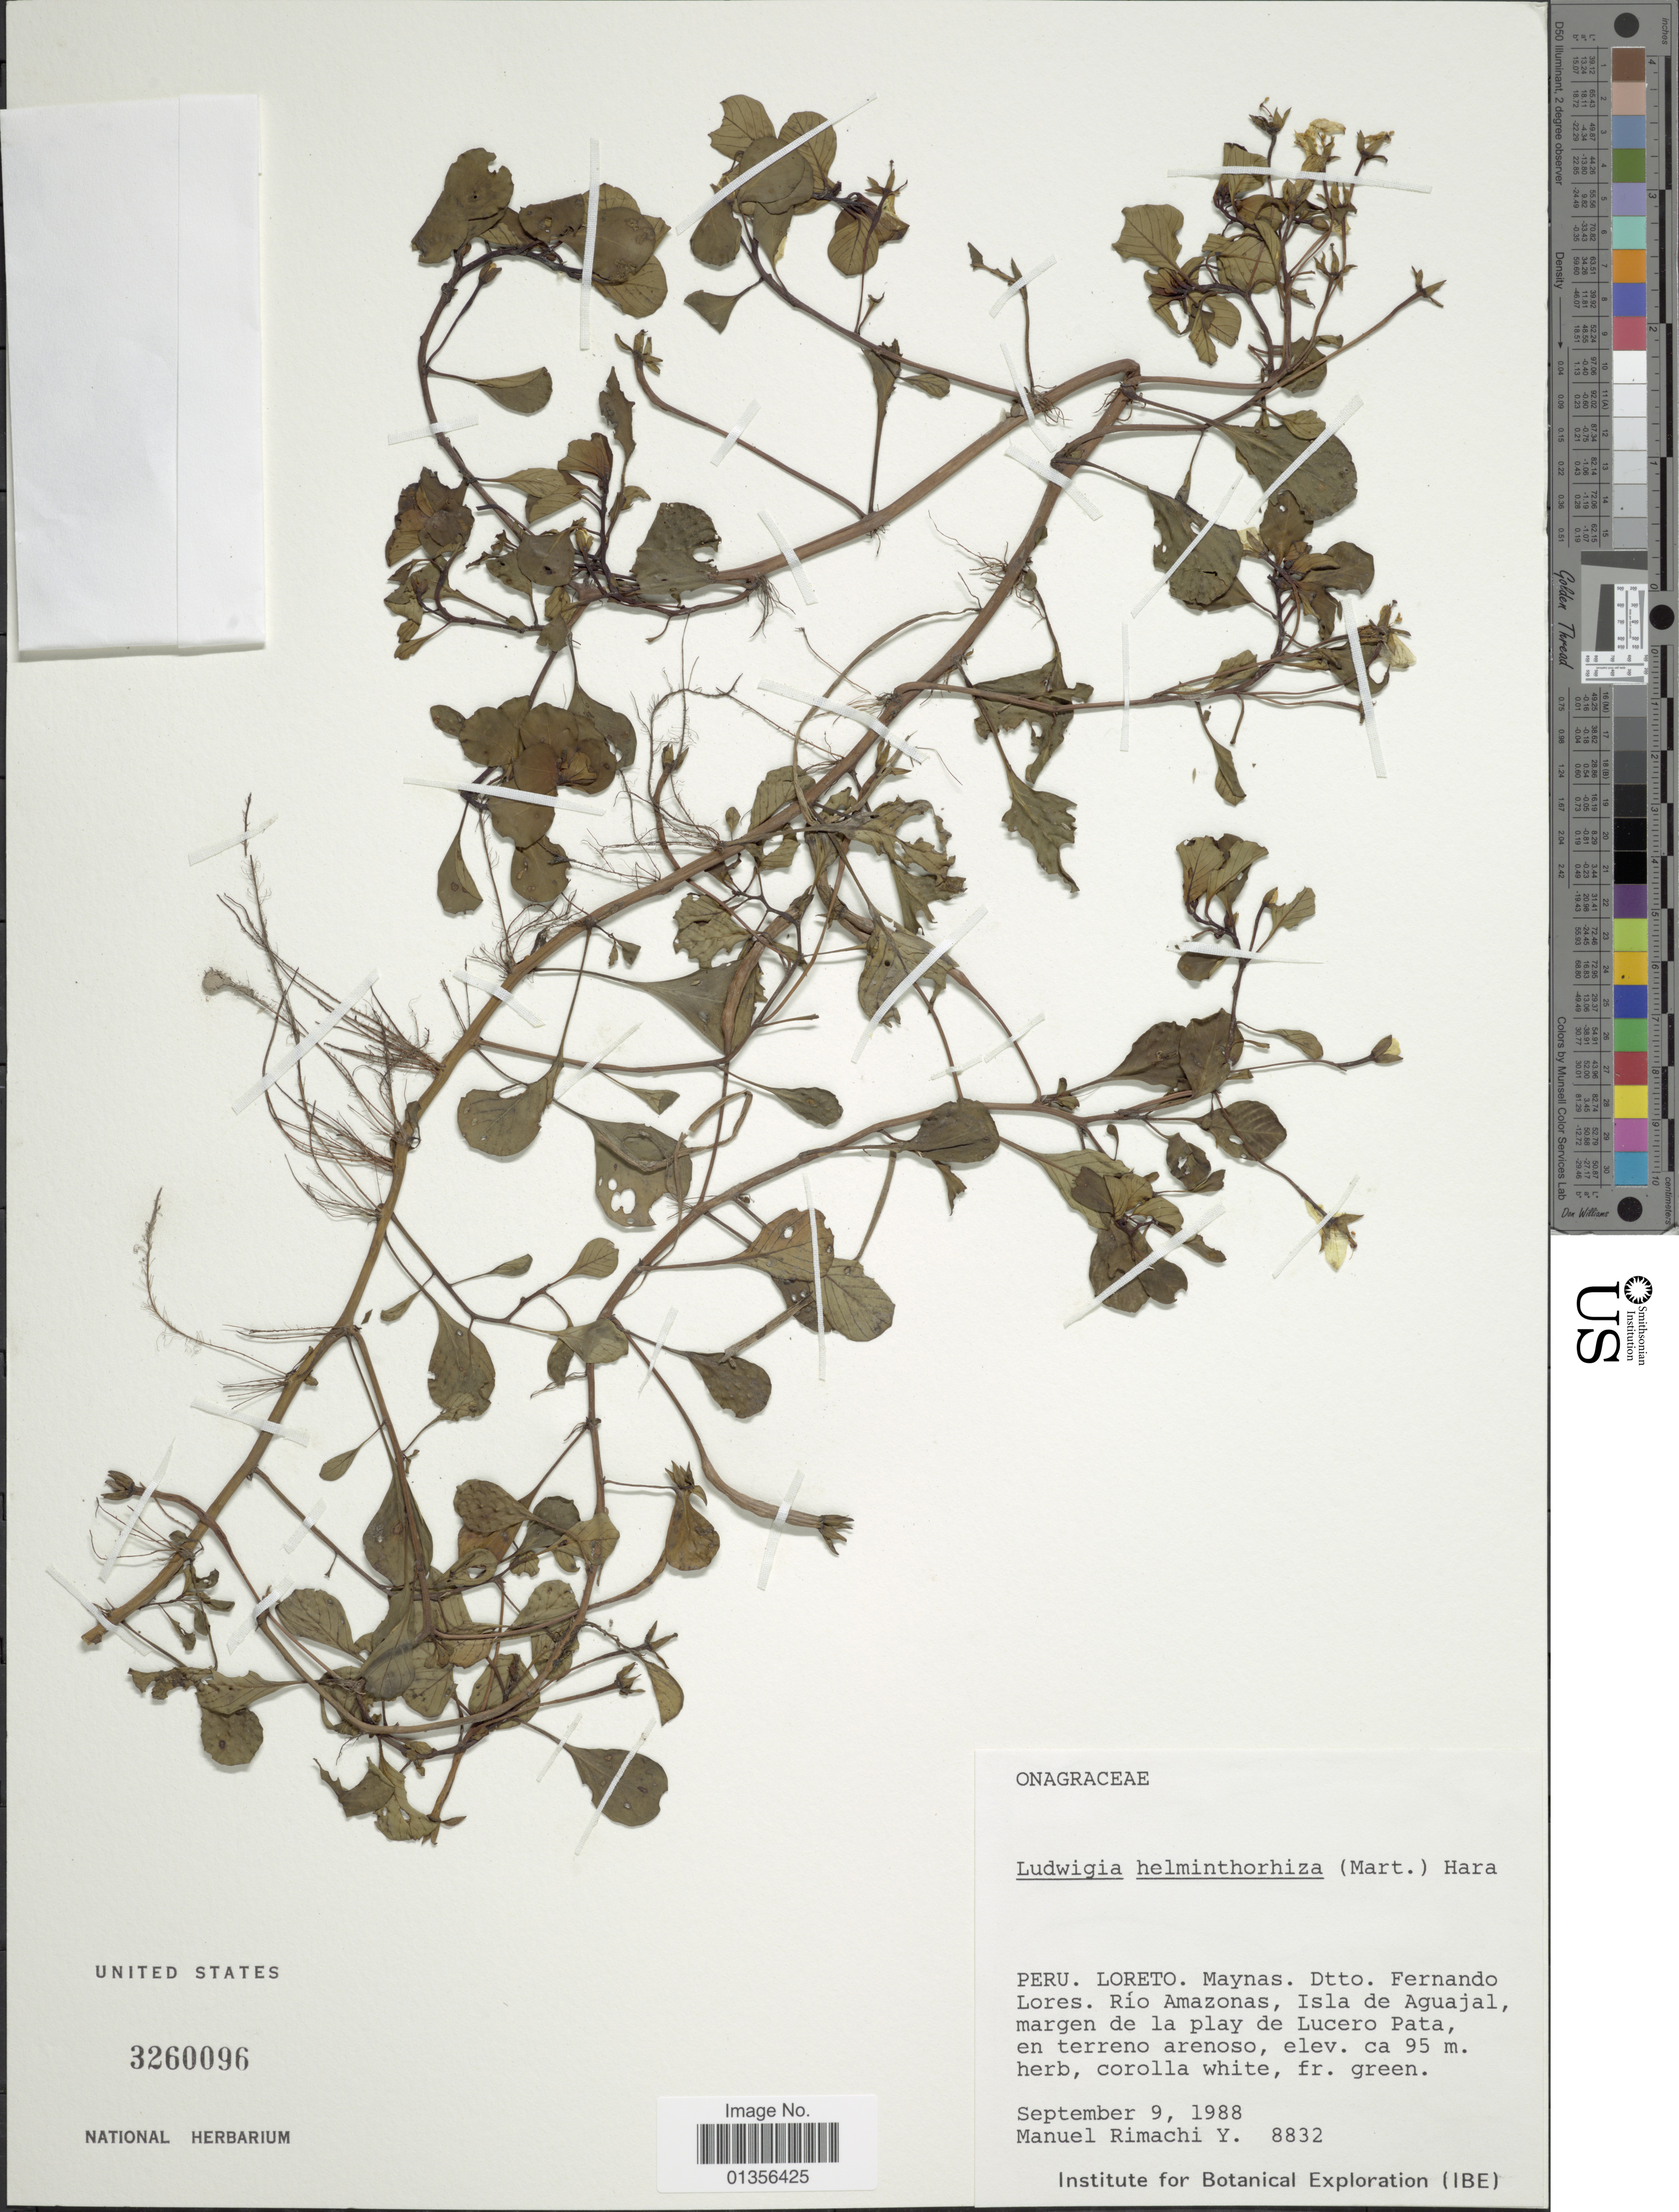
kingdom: Plantae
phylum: Tracheophyta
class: Magnoliopsida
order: Myrtales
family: Onagraceae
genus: Ludwigia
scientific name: Ludwigia helminthorrhiza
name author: (Mart.) H. Hara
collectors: M. Rimachi Y.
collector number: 8832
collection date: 1988-09-09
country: Peru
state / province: Loreto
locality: Maynas. Dtto. Fernando Lores. Río Amazonas, Isla de Aguajal, margen de la play de Lucero Pata, en terreno arenosos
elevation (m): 95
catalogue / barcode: US 3260096